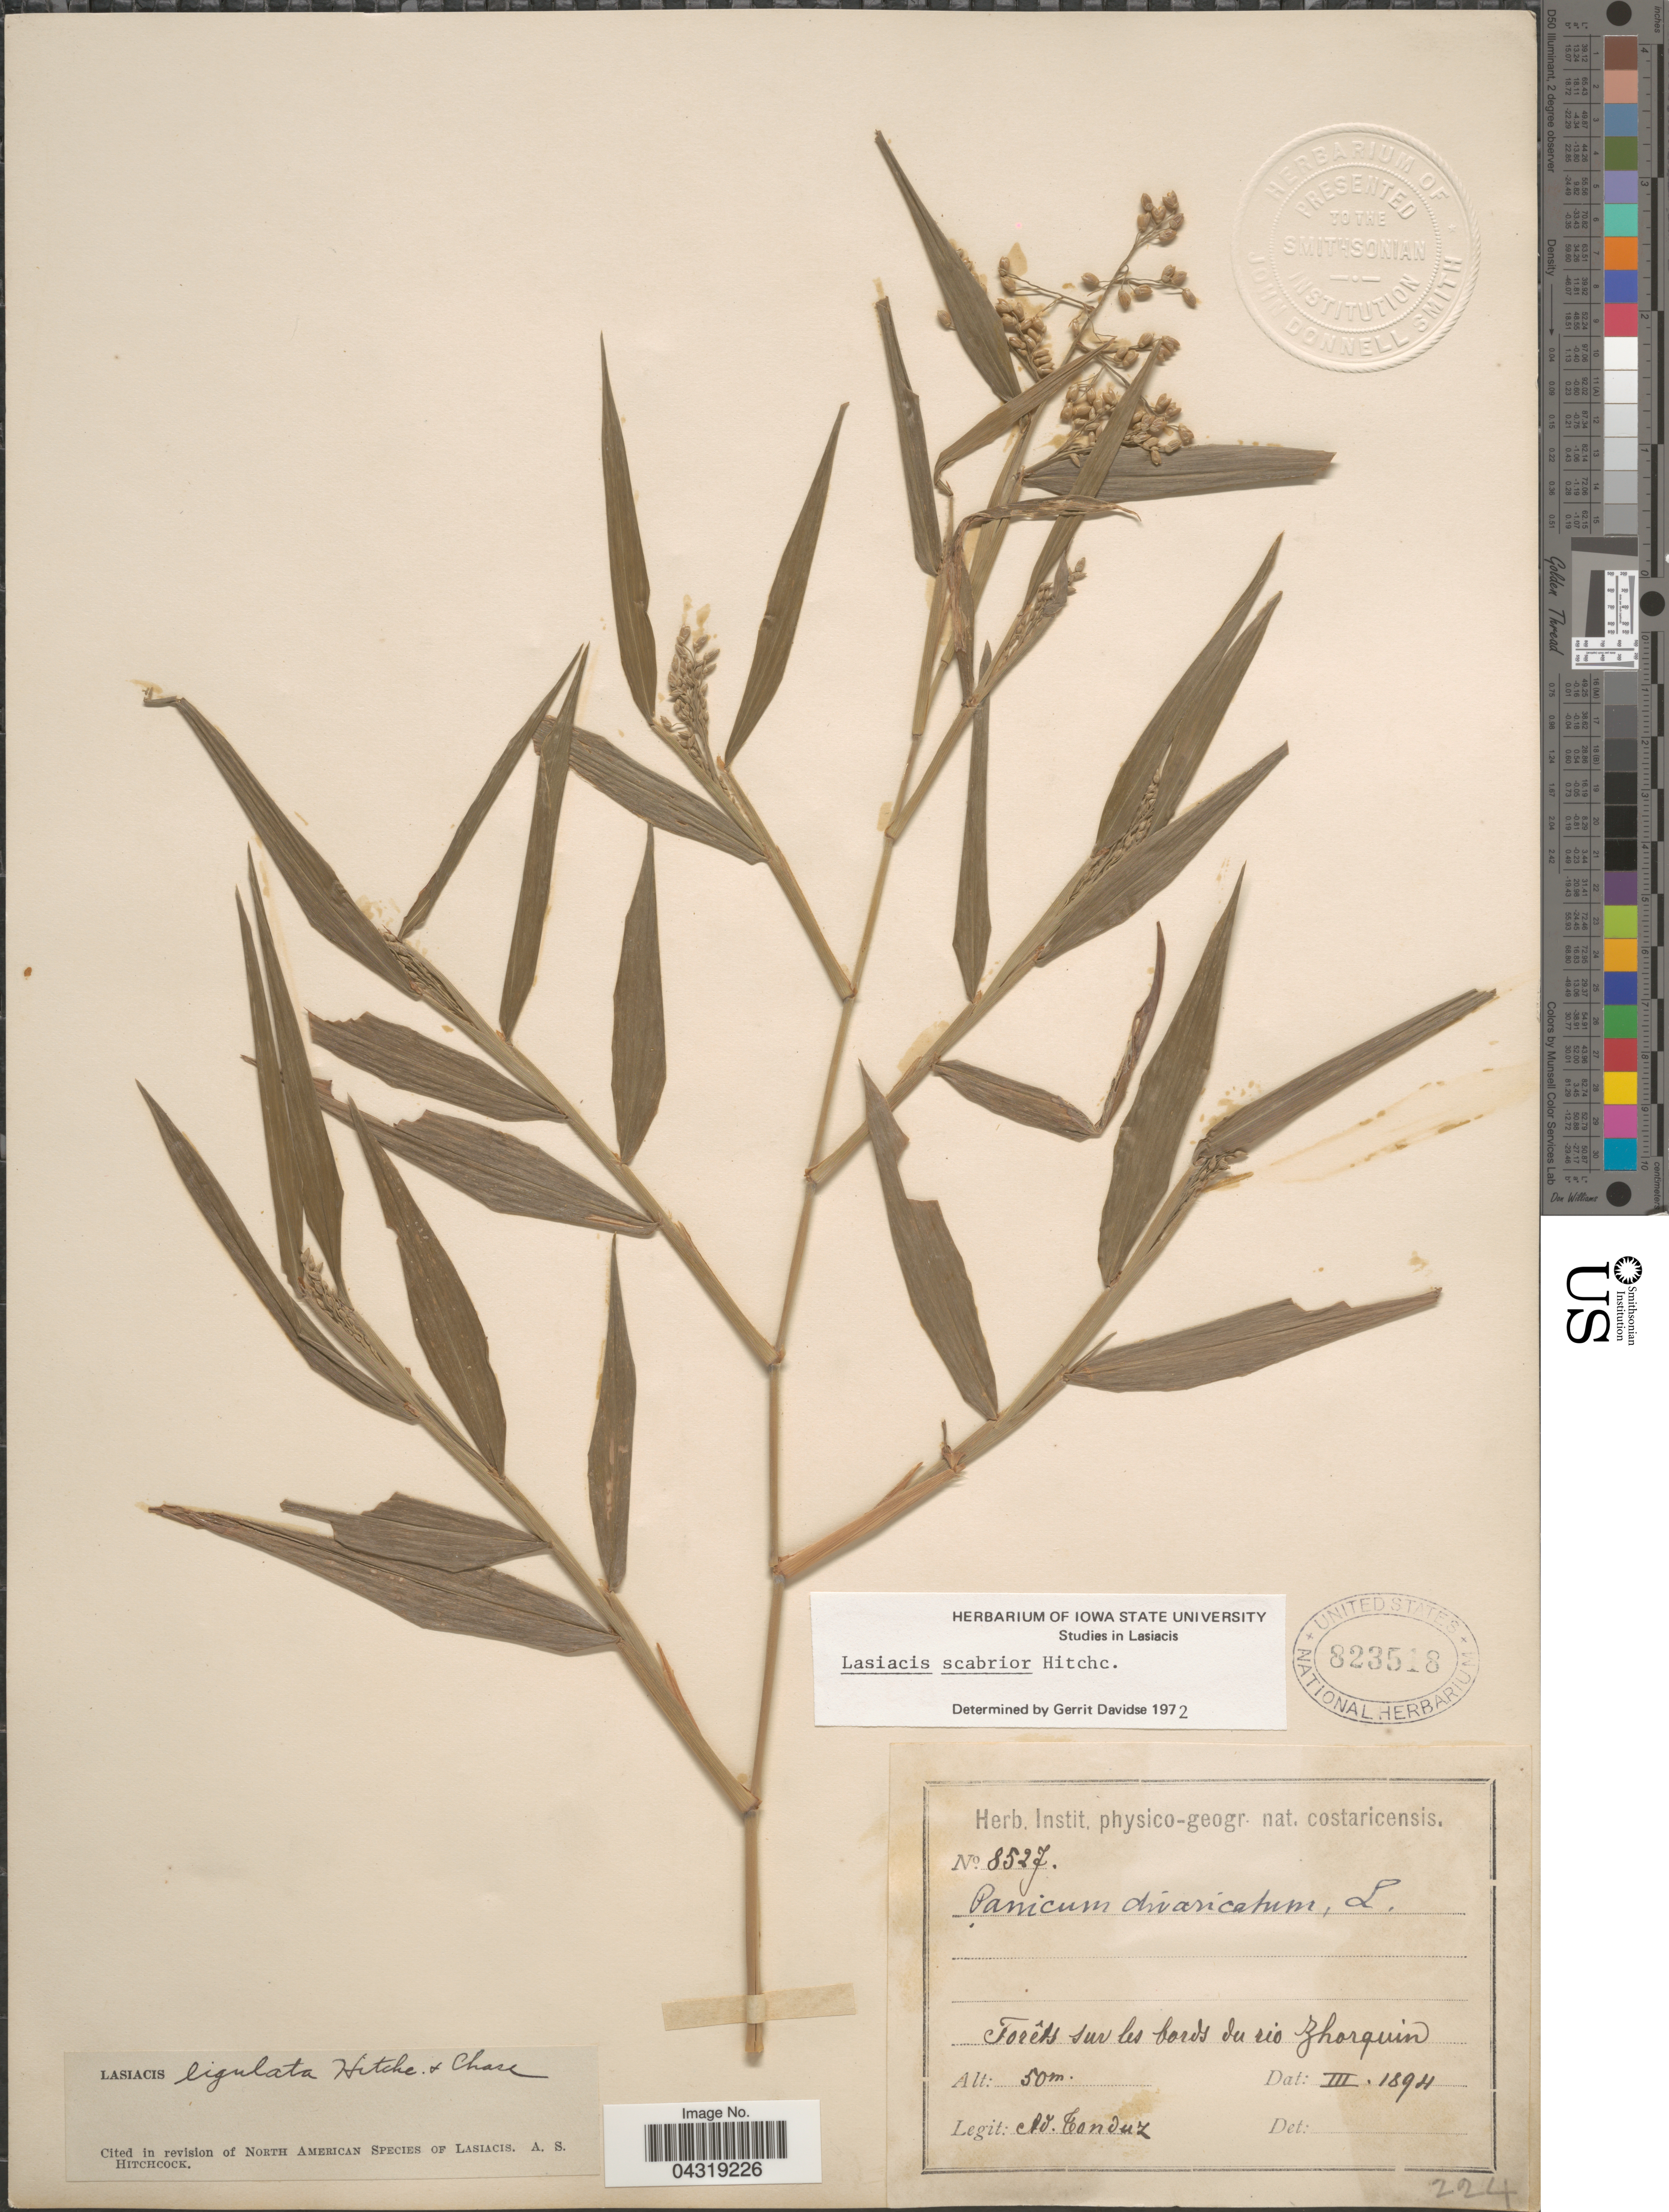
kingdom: Plantae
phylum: Tracheophyta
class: Liliopsida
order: Poales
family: Poaceae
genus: Lasiacis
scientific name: Lasiacis scabrior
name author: Hitchc.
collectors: A. Tonduz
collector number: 8527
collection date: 1894-03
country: Costa Rica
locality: Forêts sur les bords du rio Zhorquin.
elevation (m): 50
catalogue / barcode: US 823518